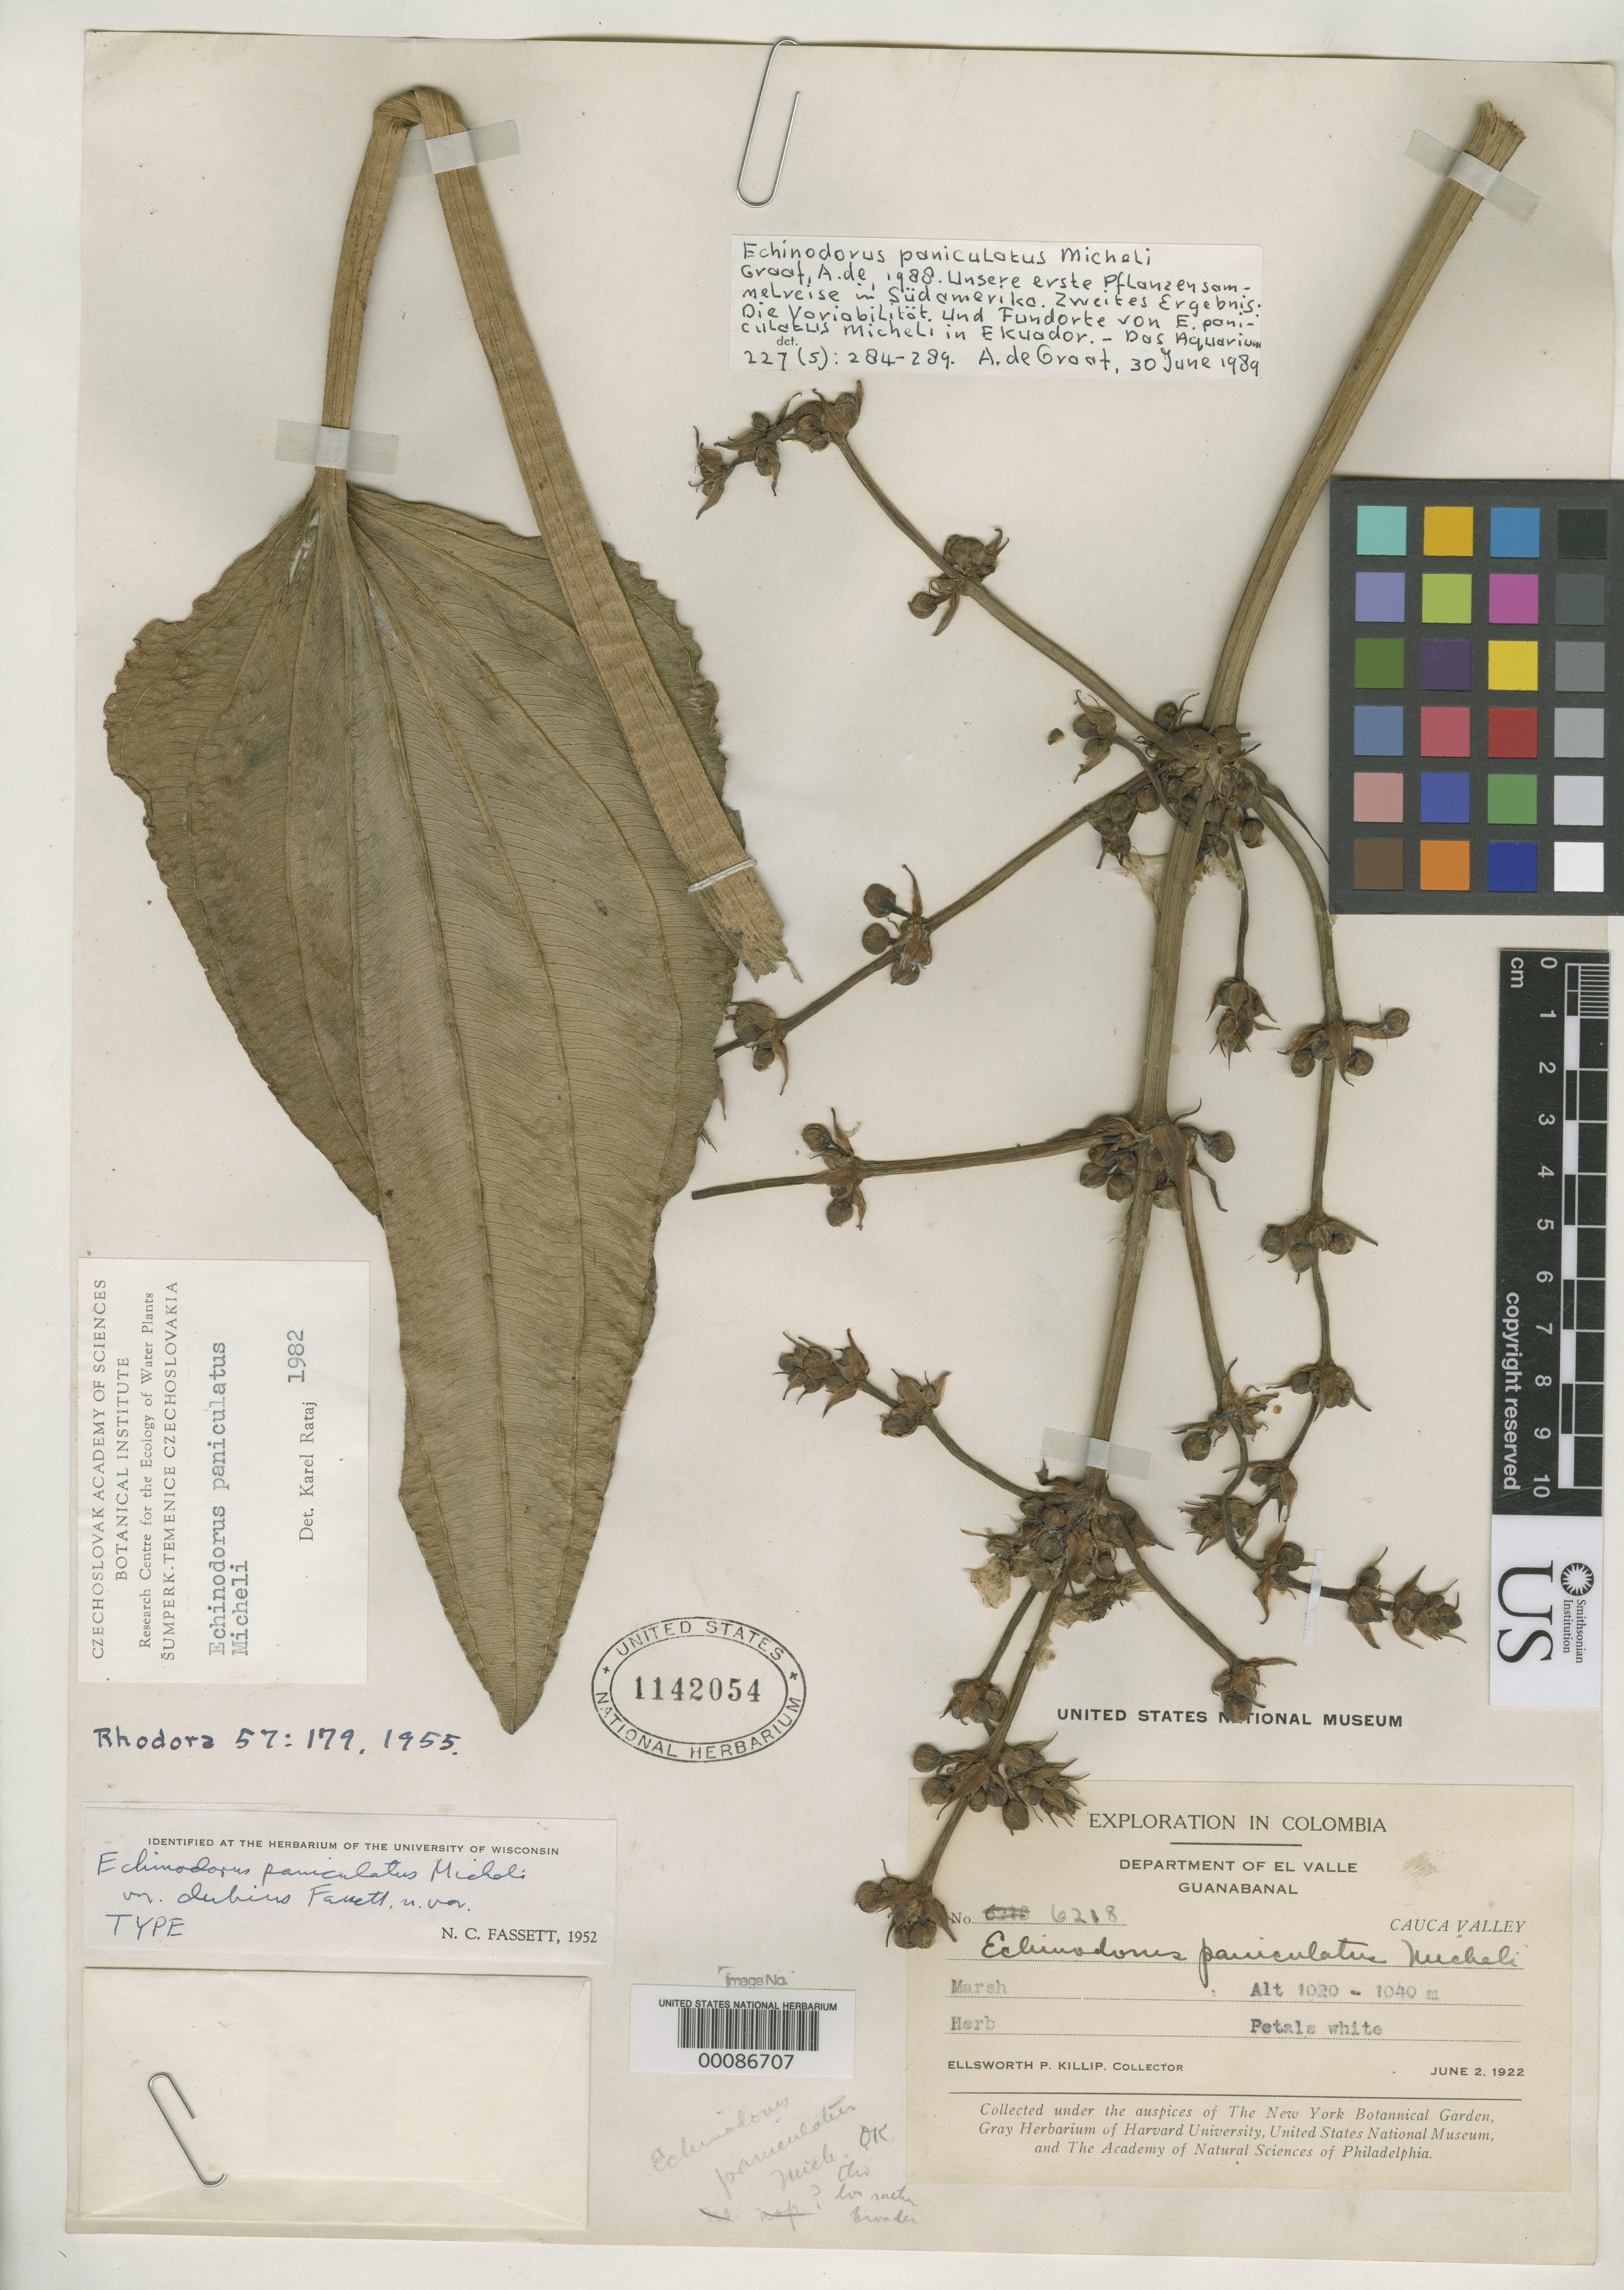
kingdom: Plantae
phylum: Tracheophyta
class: Liliopsida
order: Alismatales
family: Alismataceae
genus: Echinodorus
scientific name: Echinodorus paniculatus var. dubius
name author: Fassett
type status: Holotype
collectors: E. P. Killip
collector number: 6218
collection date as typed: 02 Jun 1922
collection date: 1922-06-02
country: Colombia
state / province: Valle del Cauca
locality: Guanabanal, Cauca Valley.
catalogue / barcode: US 1142054